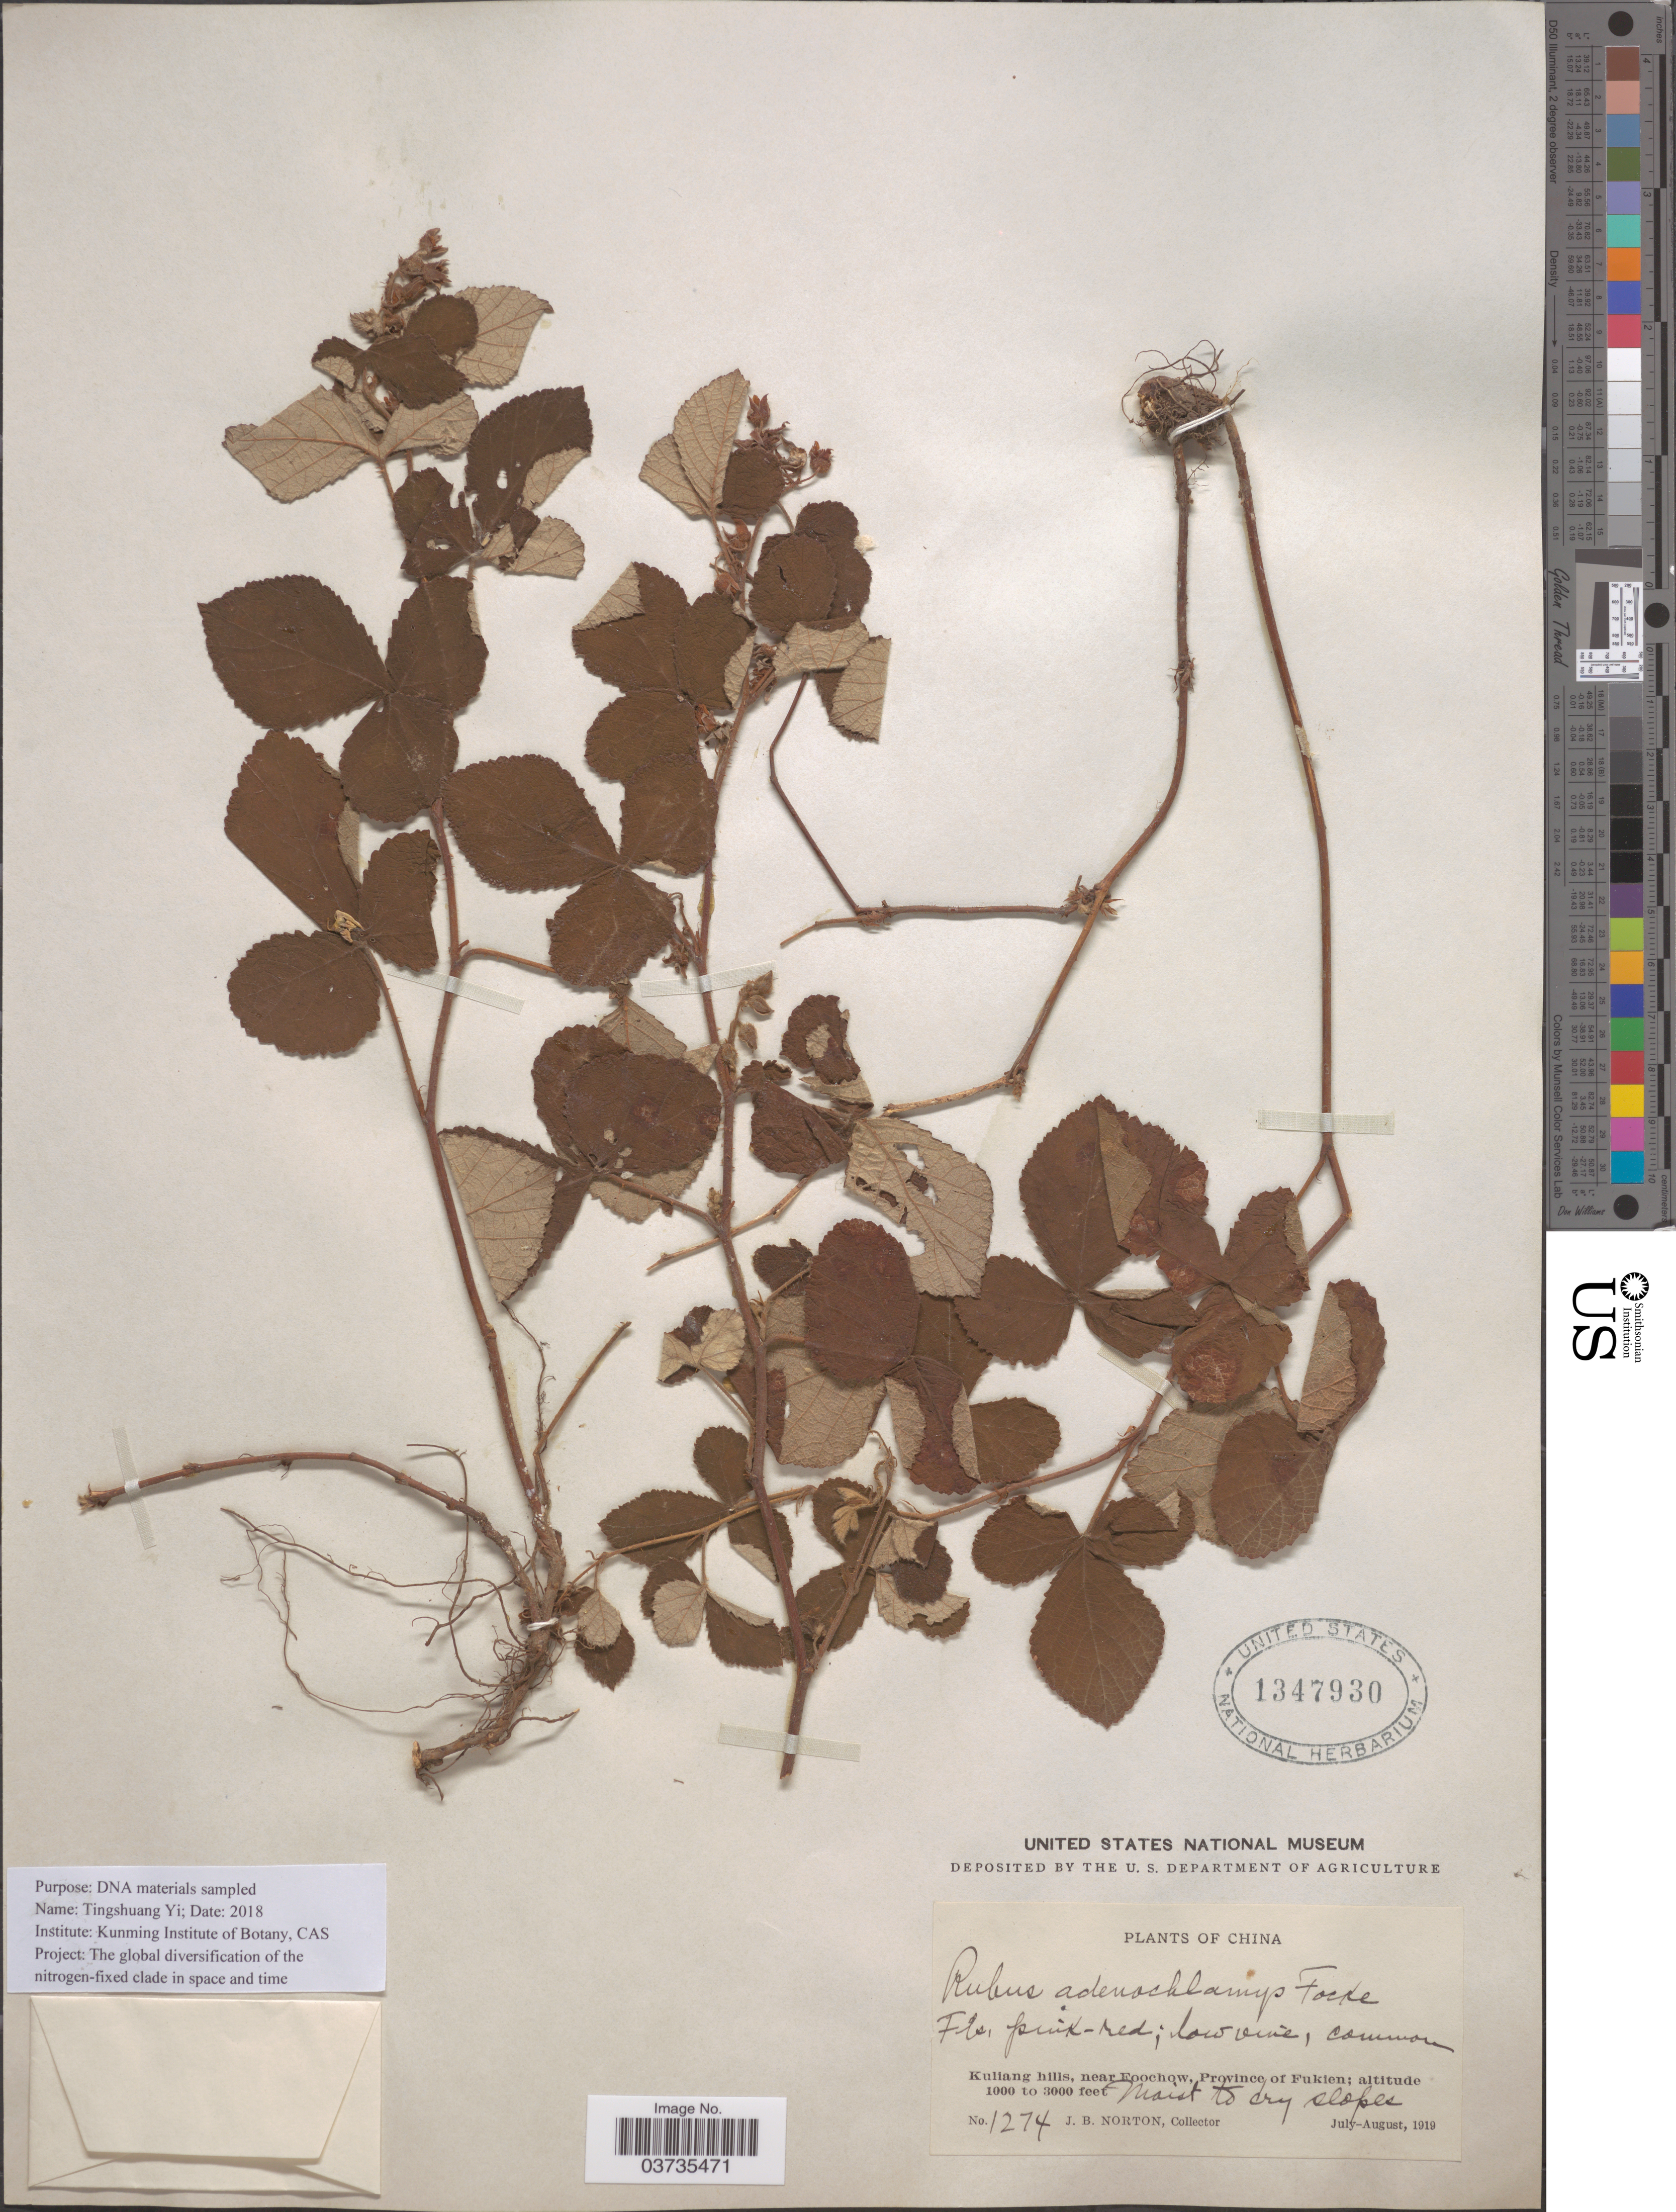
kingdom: Plantae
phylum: Tracheophyta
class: Magnoliopsida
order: Rosales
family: Rosaceae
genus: Rubus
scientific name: Rubus adenochlamys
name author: Focke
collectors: J. B. Norton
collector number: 1274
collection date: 1919-07/1919-08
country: China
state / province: Fujian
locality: Kuliang hills, near Foochow, Province of Fukien.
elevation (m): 305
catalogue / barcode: US 1347930